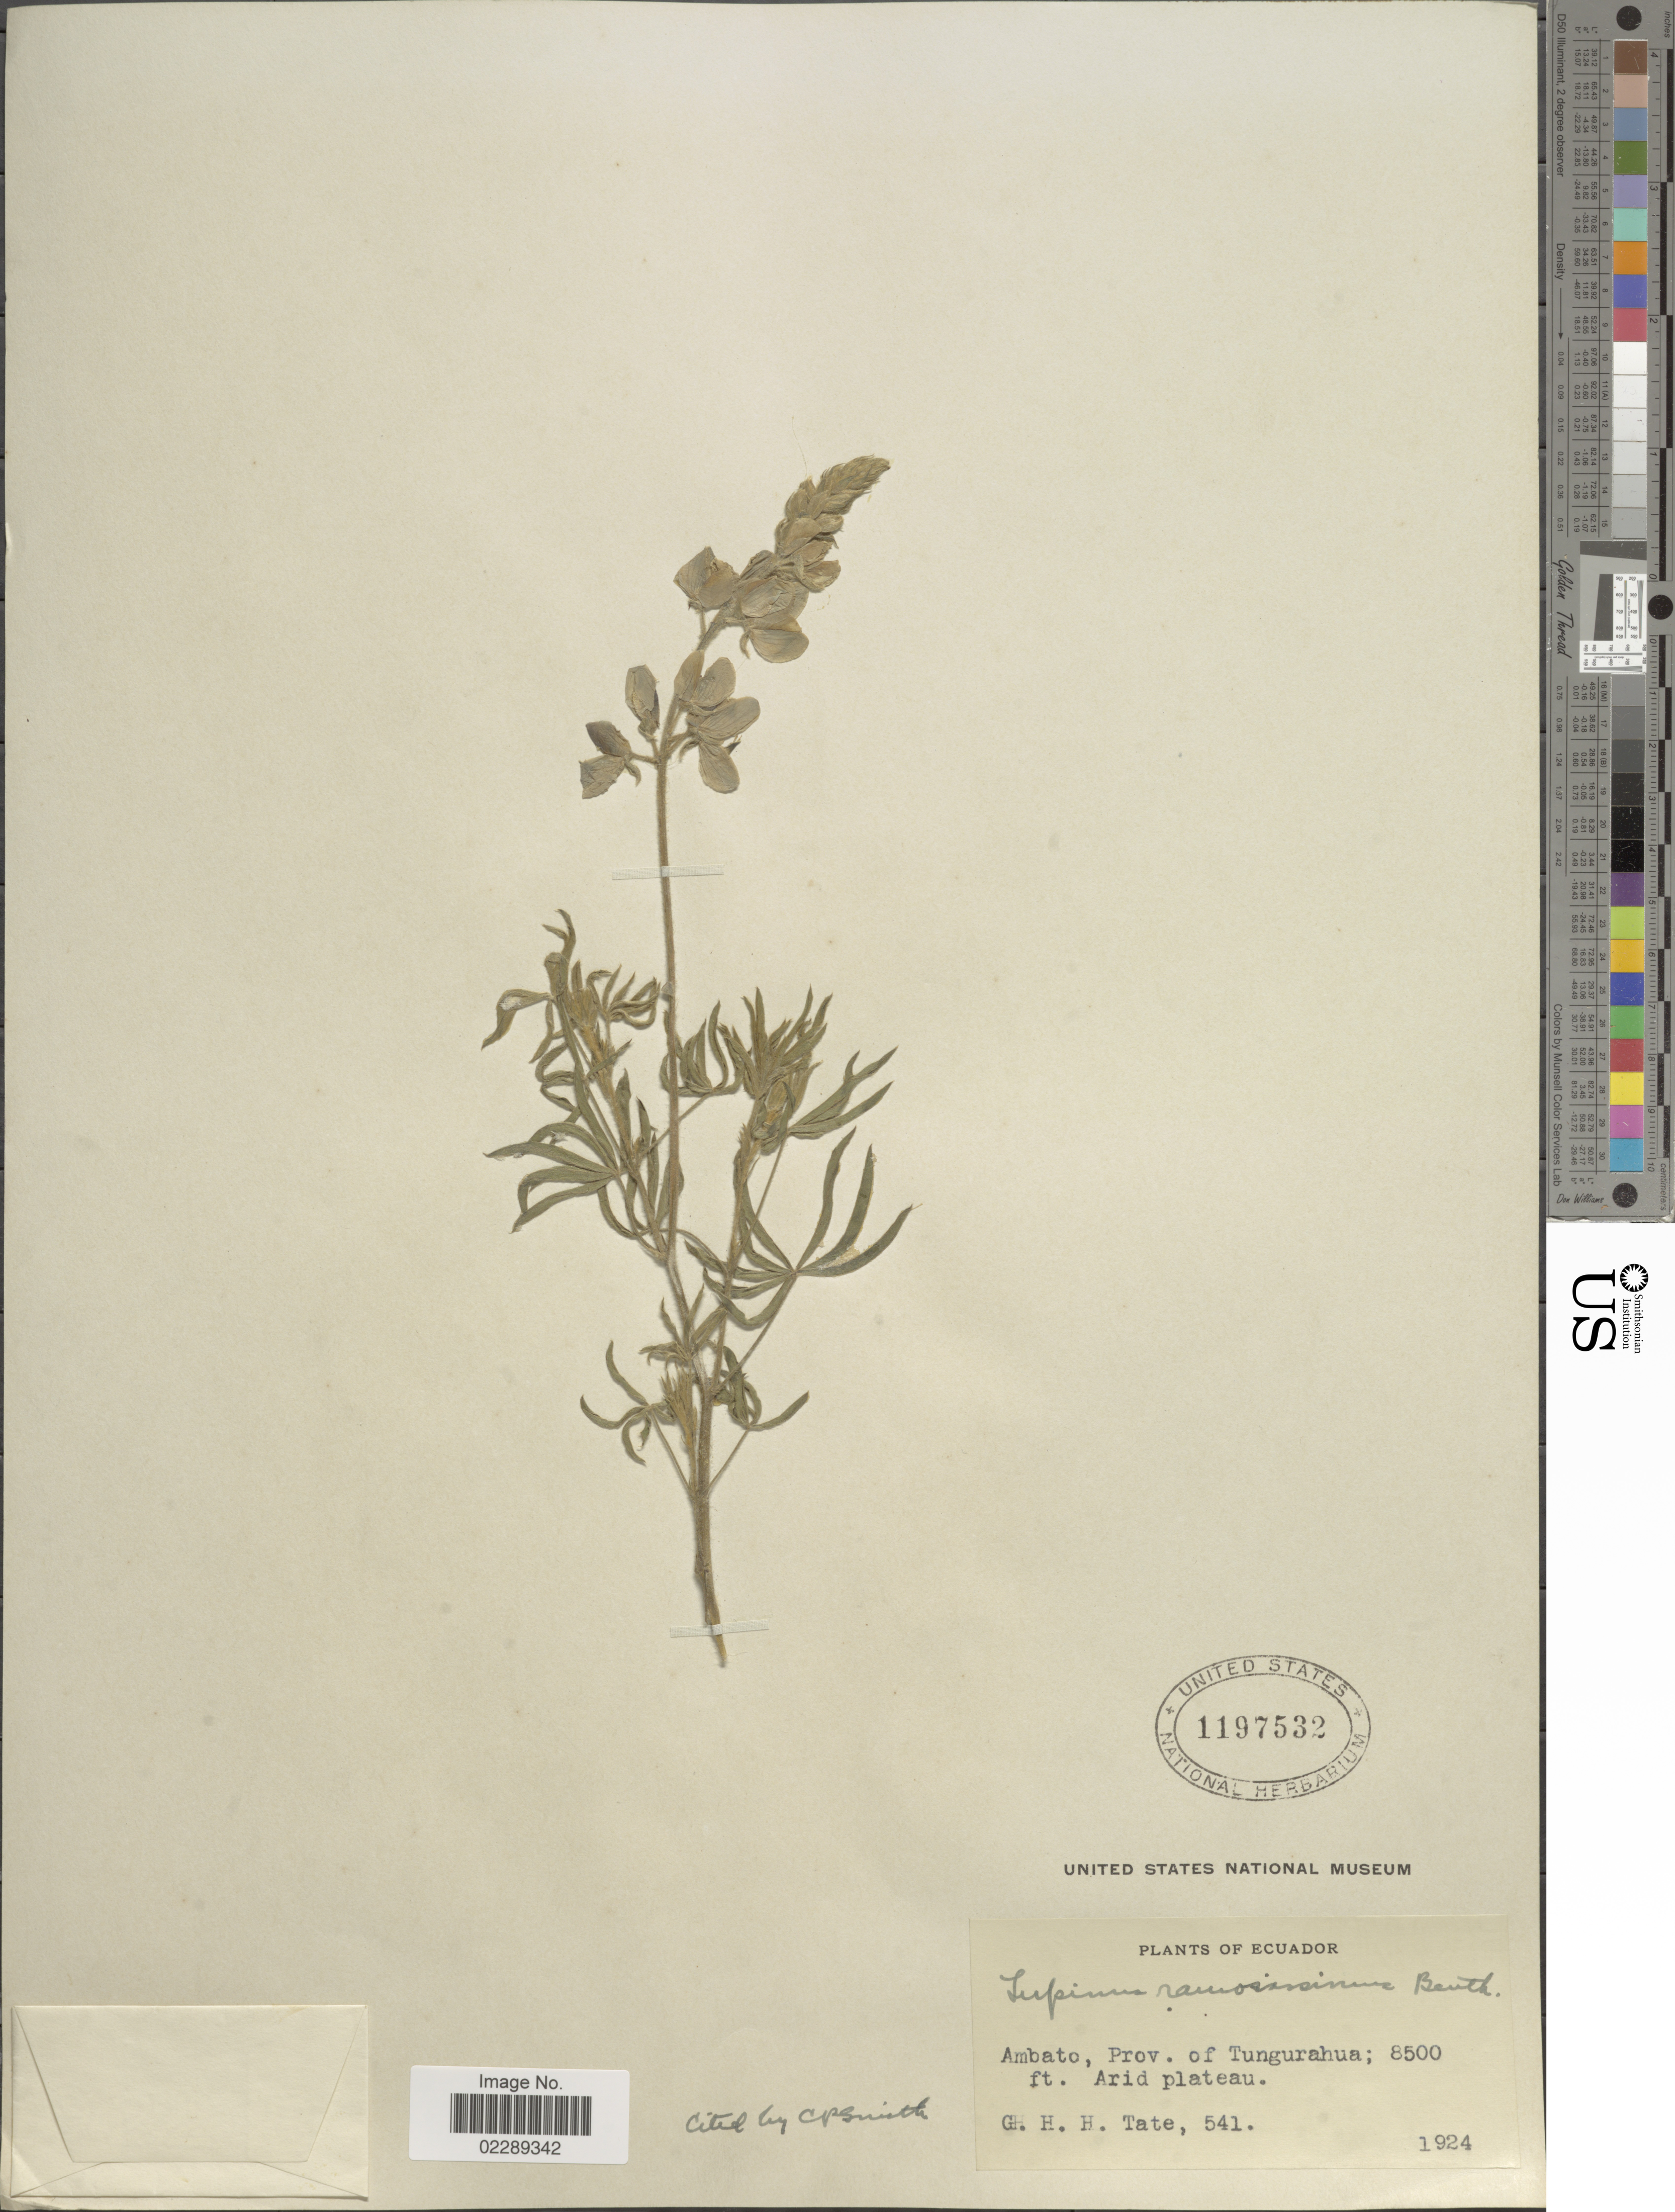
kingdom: Plantae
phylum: Tracheophyta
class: Magnoliopsida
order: Fabales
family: Fabaceae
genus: Lupinus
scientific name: Lupinus ramosissimus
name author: Benth.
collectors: G. H. H.Tate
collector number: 541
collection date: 1924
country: Ecuador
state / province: Tungurahua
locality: Ambato, Prov. of Tungurahua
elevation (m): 2591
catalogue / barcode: US 1197532